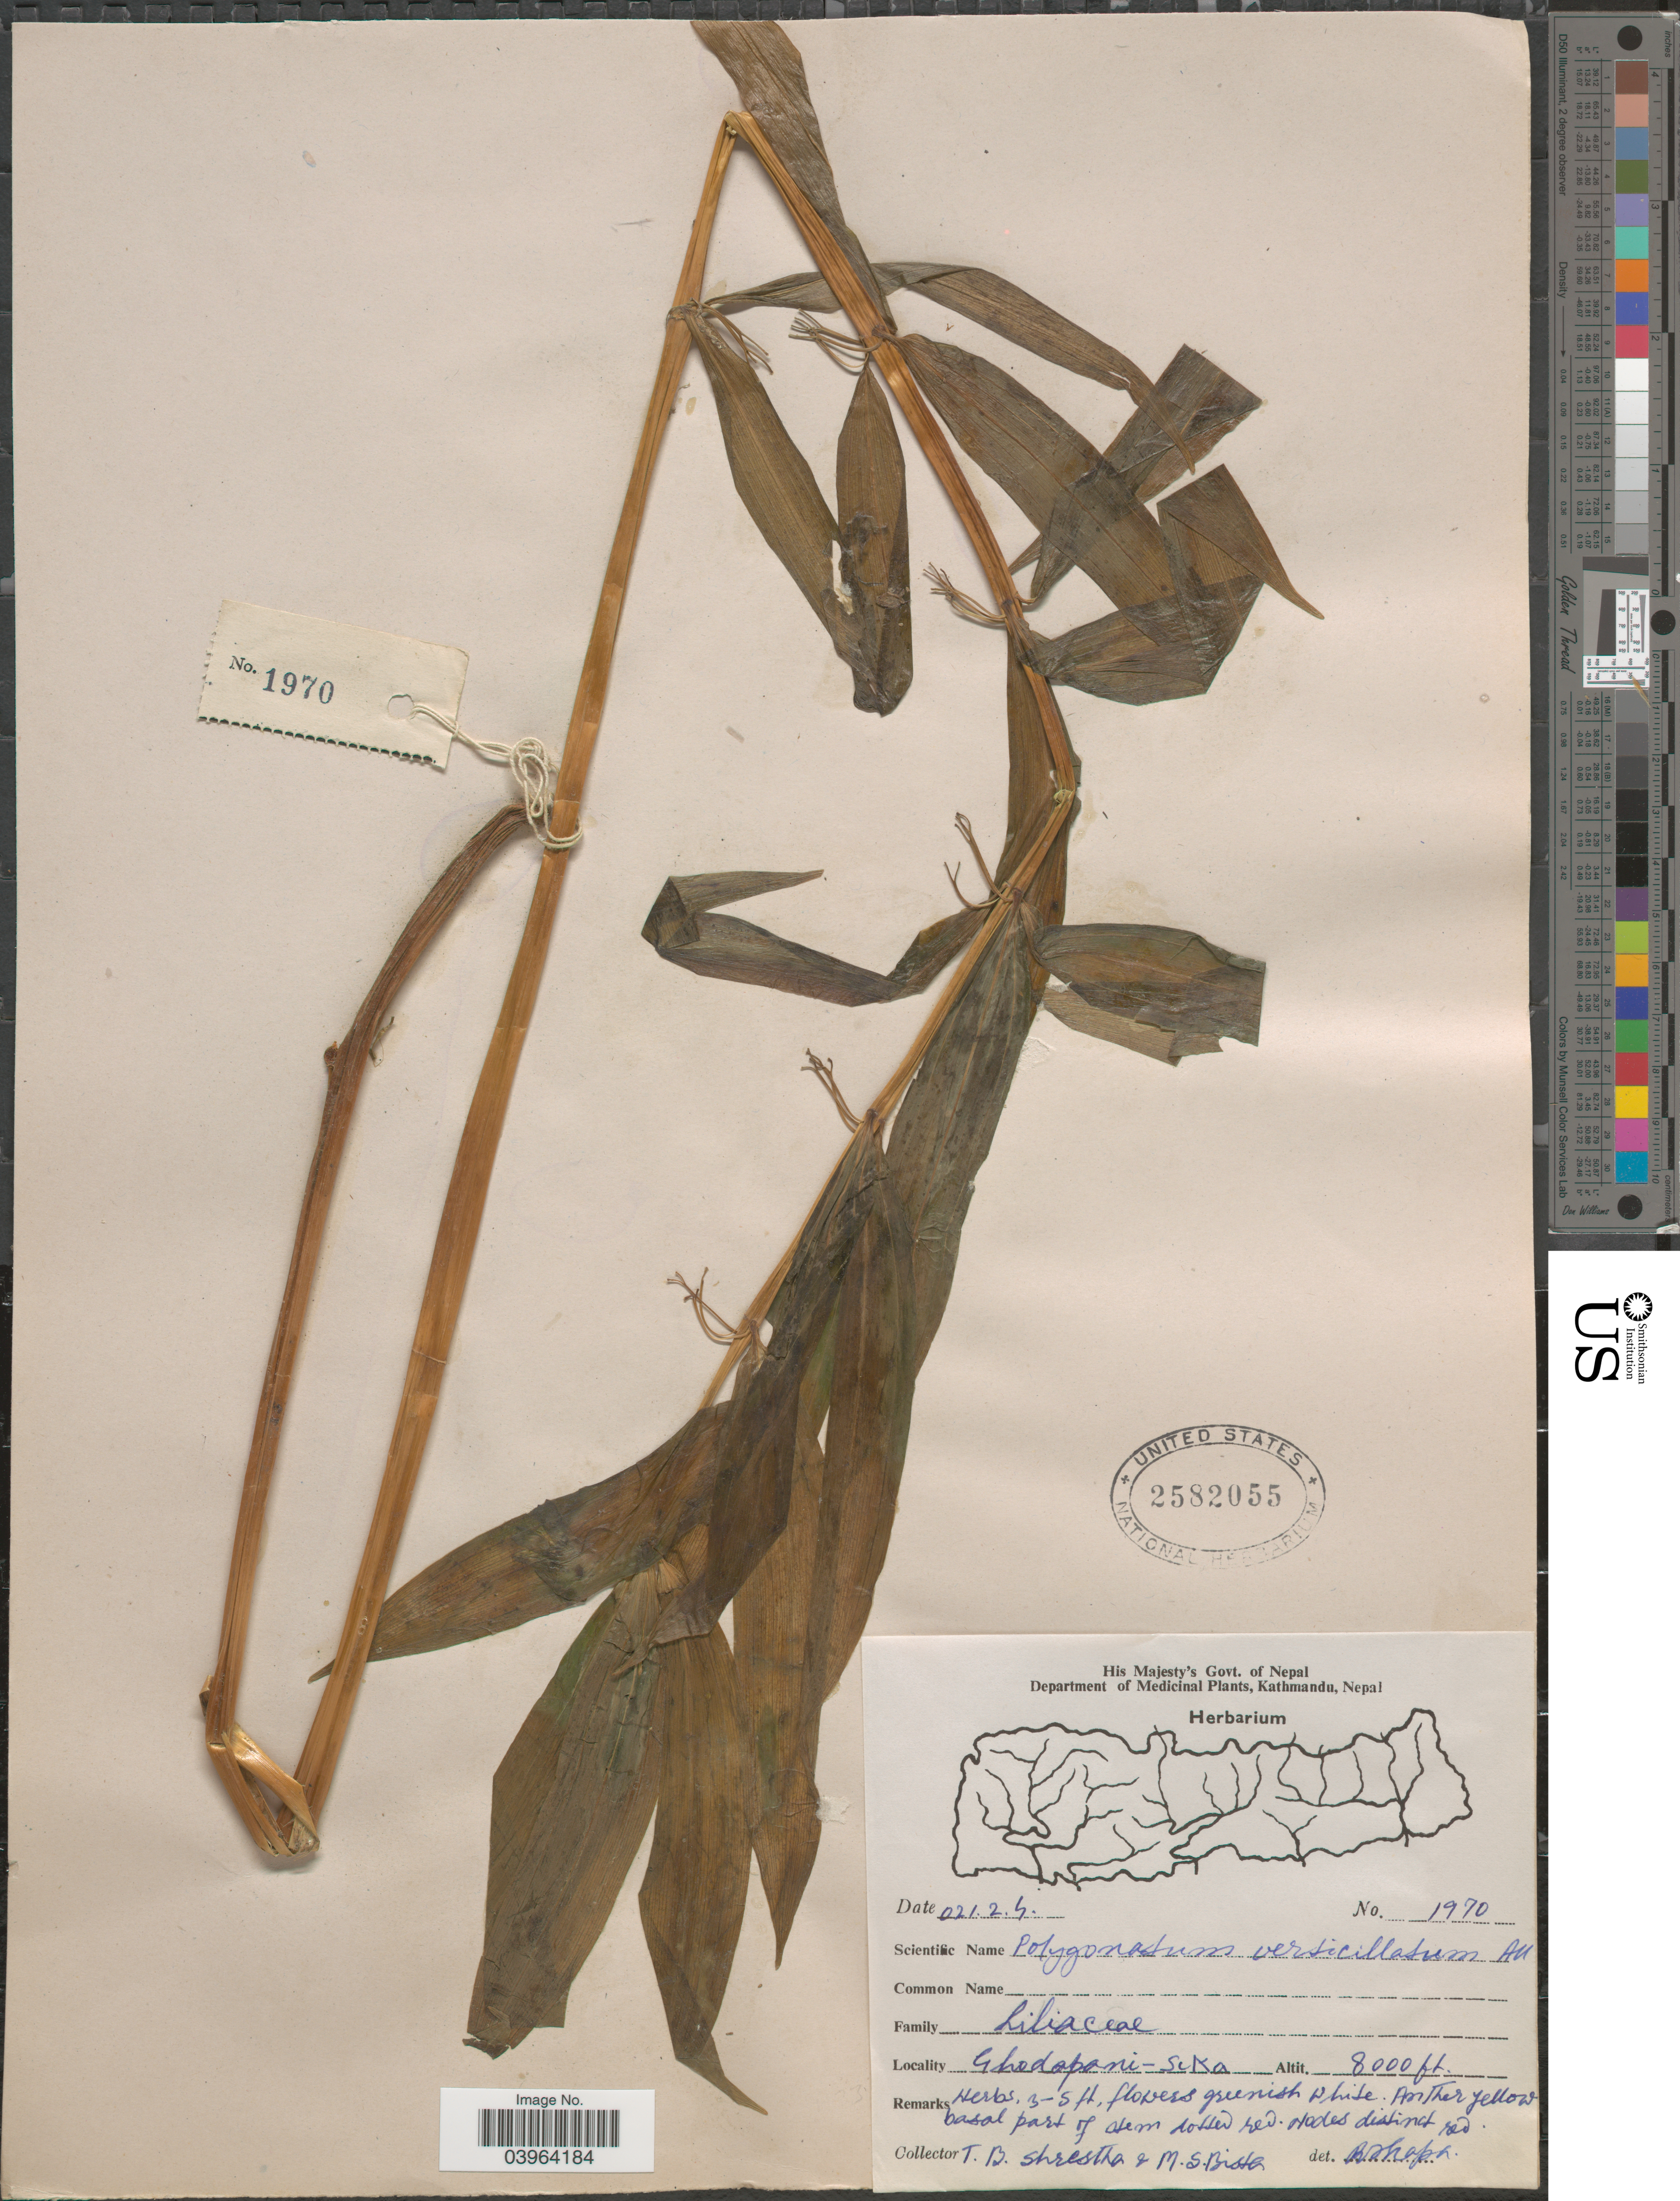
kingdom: Plantae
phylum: Tracheophyta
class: Liliopsida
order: Asparagales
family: Asparagaceae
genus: Polygonatum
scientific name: Polygonatum verticillatum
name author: (L.) All.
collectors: T. B. Shrestha & M. Bista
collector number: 1970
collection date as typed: Transcribed d/m/y: 21/2/4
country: Nepal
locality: Ghodapani - Sika.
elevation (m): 2438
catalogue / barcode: US 2582055